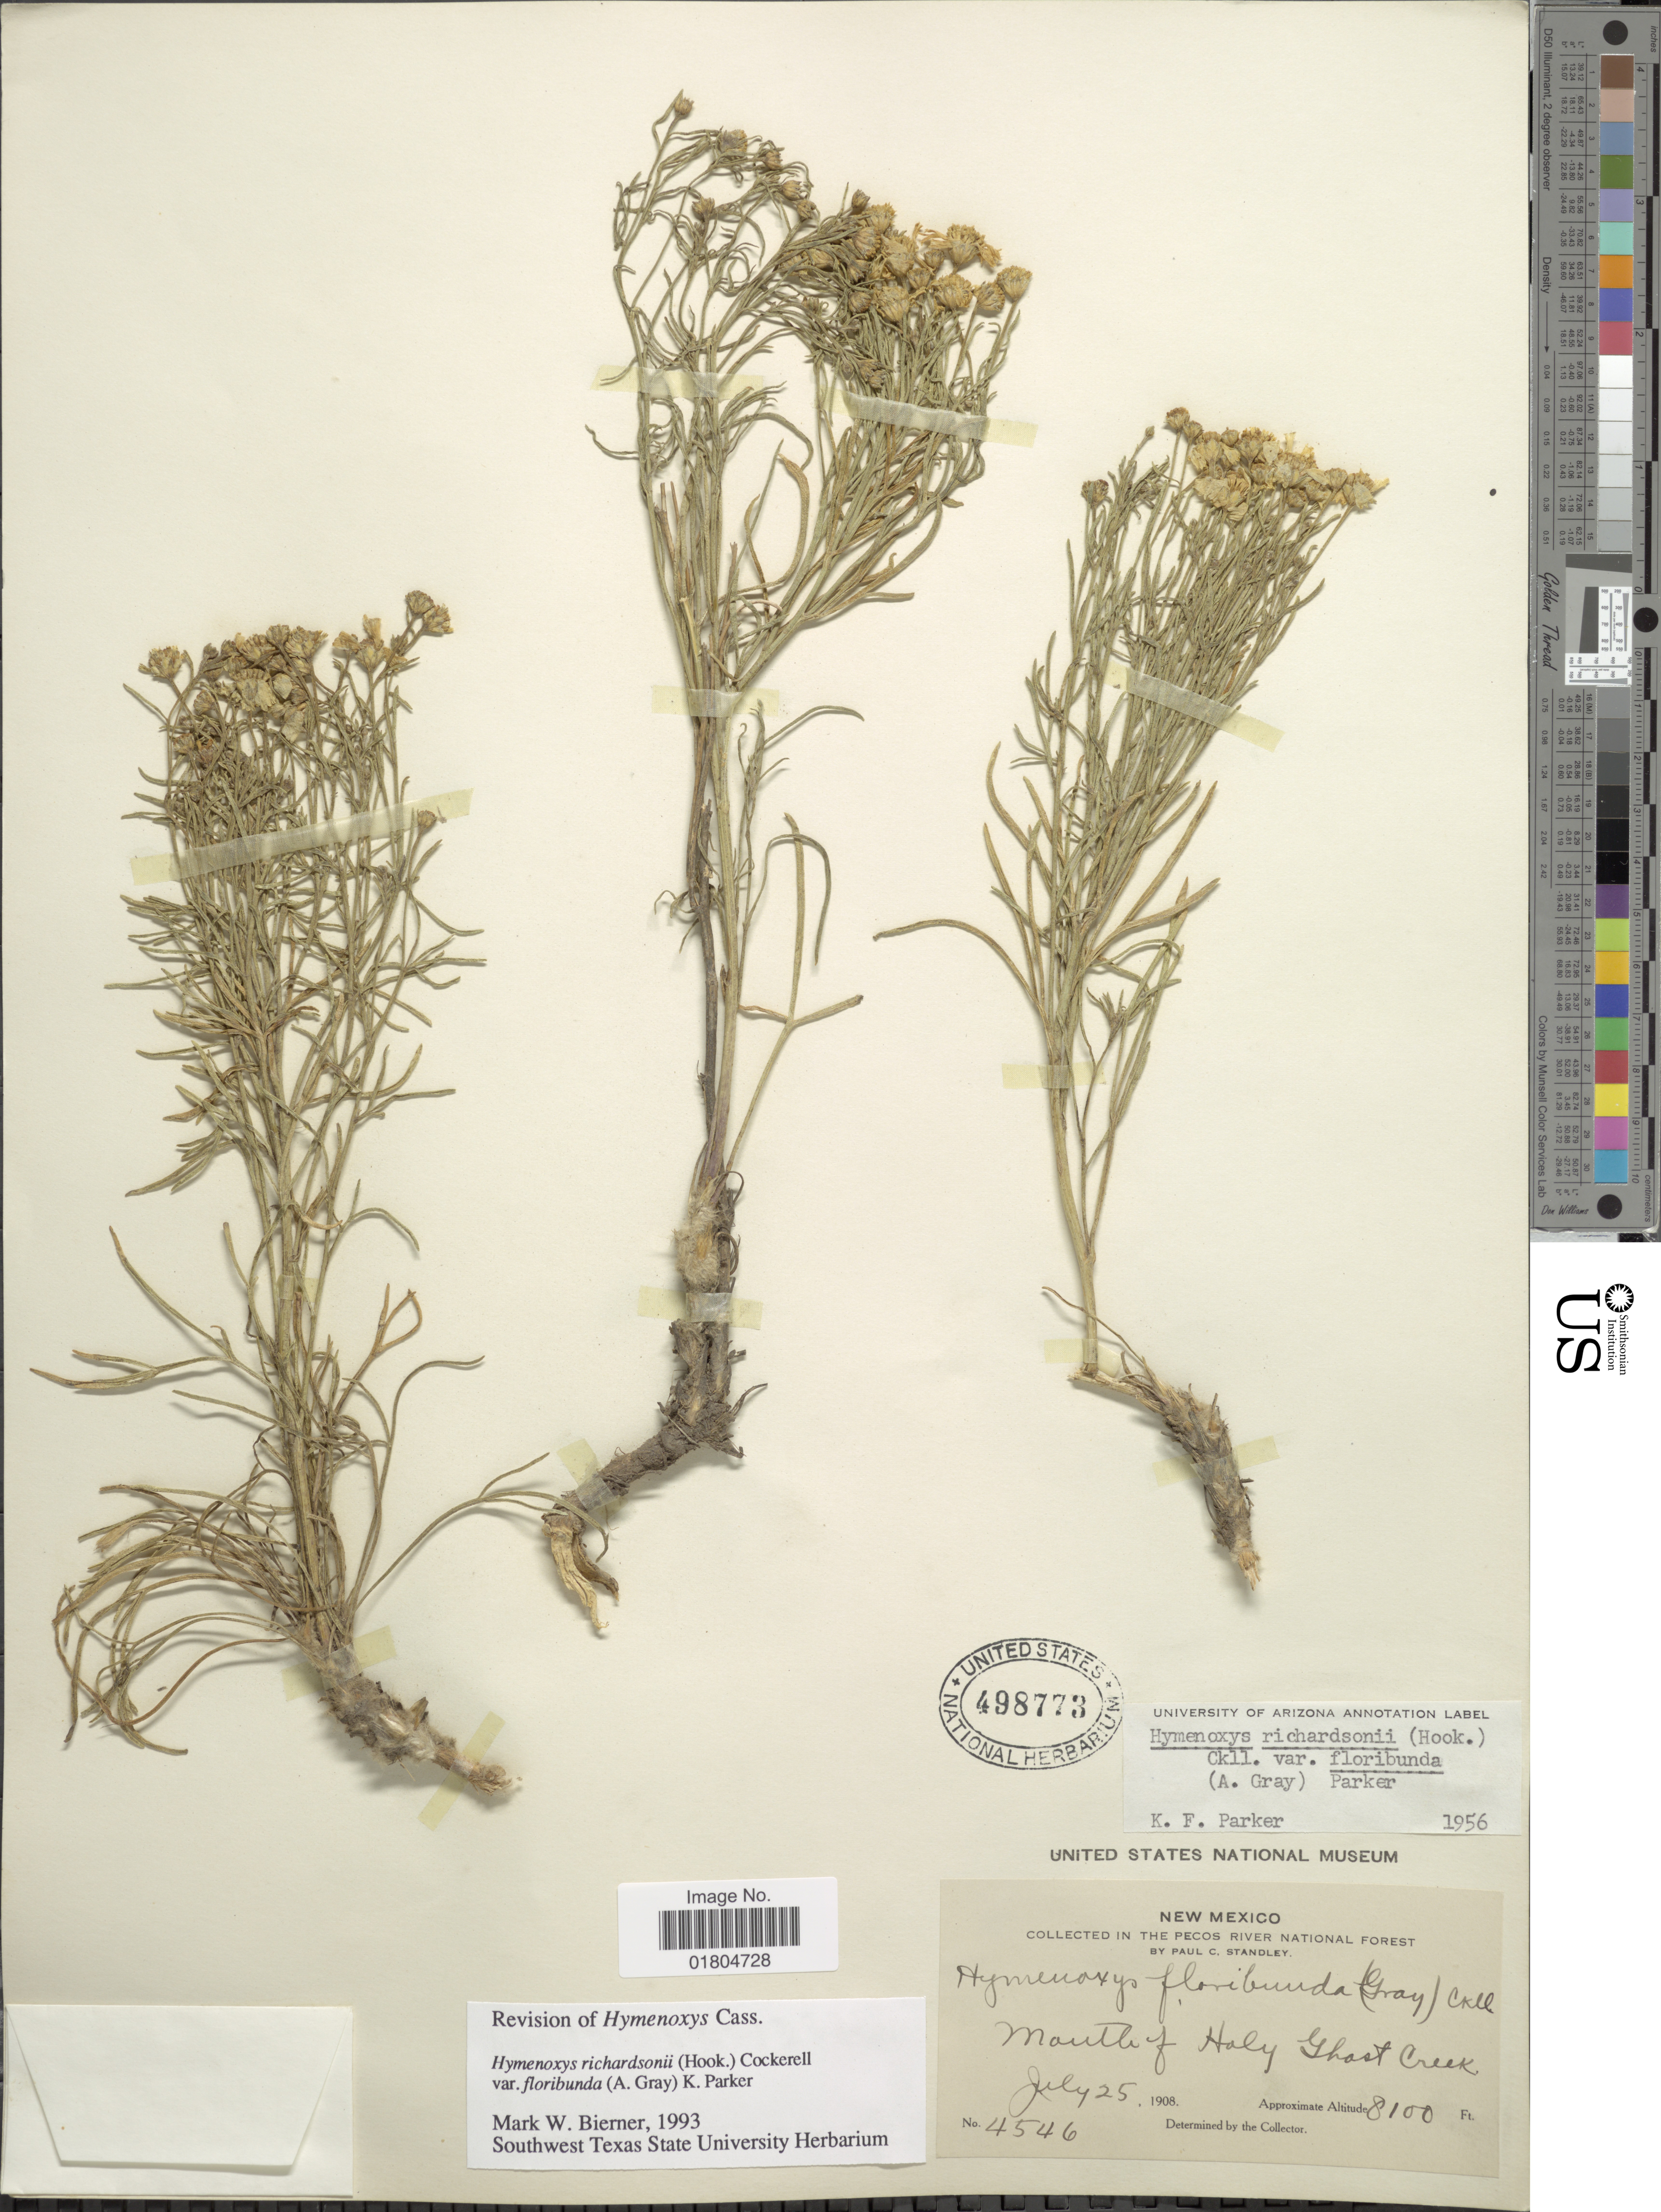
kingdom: Plantae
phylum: Tracheophyta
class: Magnoliopsida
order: Asterales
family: Asteraceae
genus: Hymenoxys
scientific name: Hymenoxys richardsonii var. floribunda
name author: (A. Gray) K.F. Parker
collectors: P. C. Standley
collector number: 4546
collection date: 1908-07-25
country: United States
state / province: New Mexico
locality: Pecos River National Forest. Mouth of Holy Ghost Creek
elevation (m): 2469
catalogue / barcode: US 498773